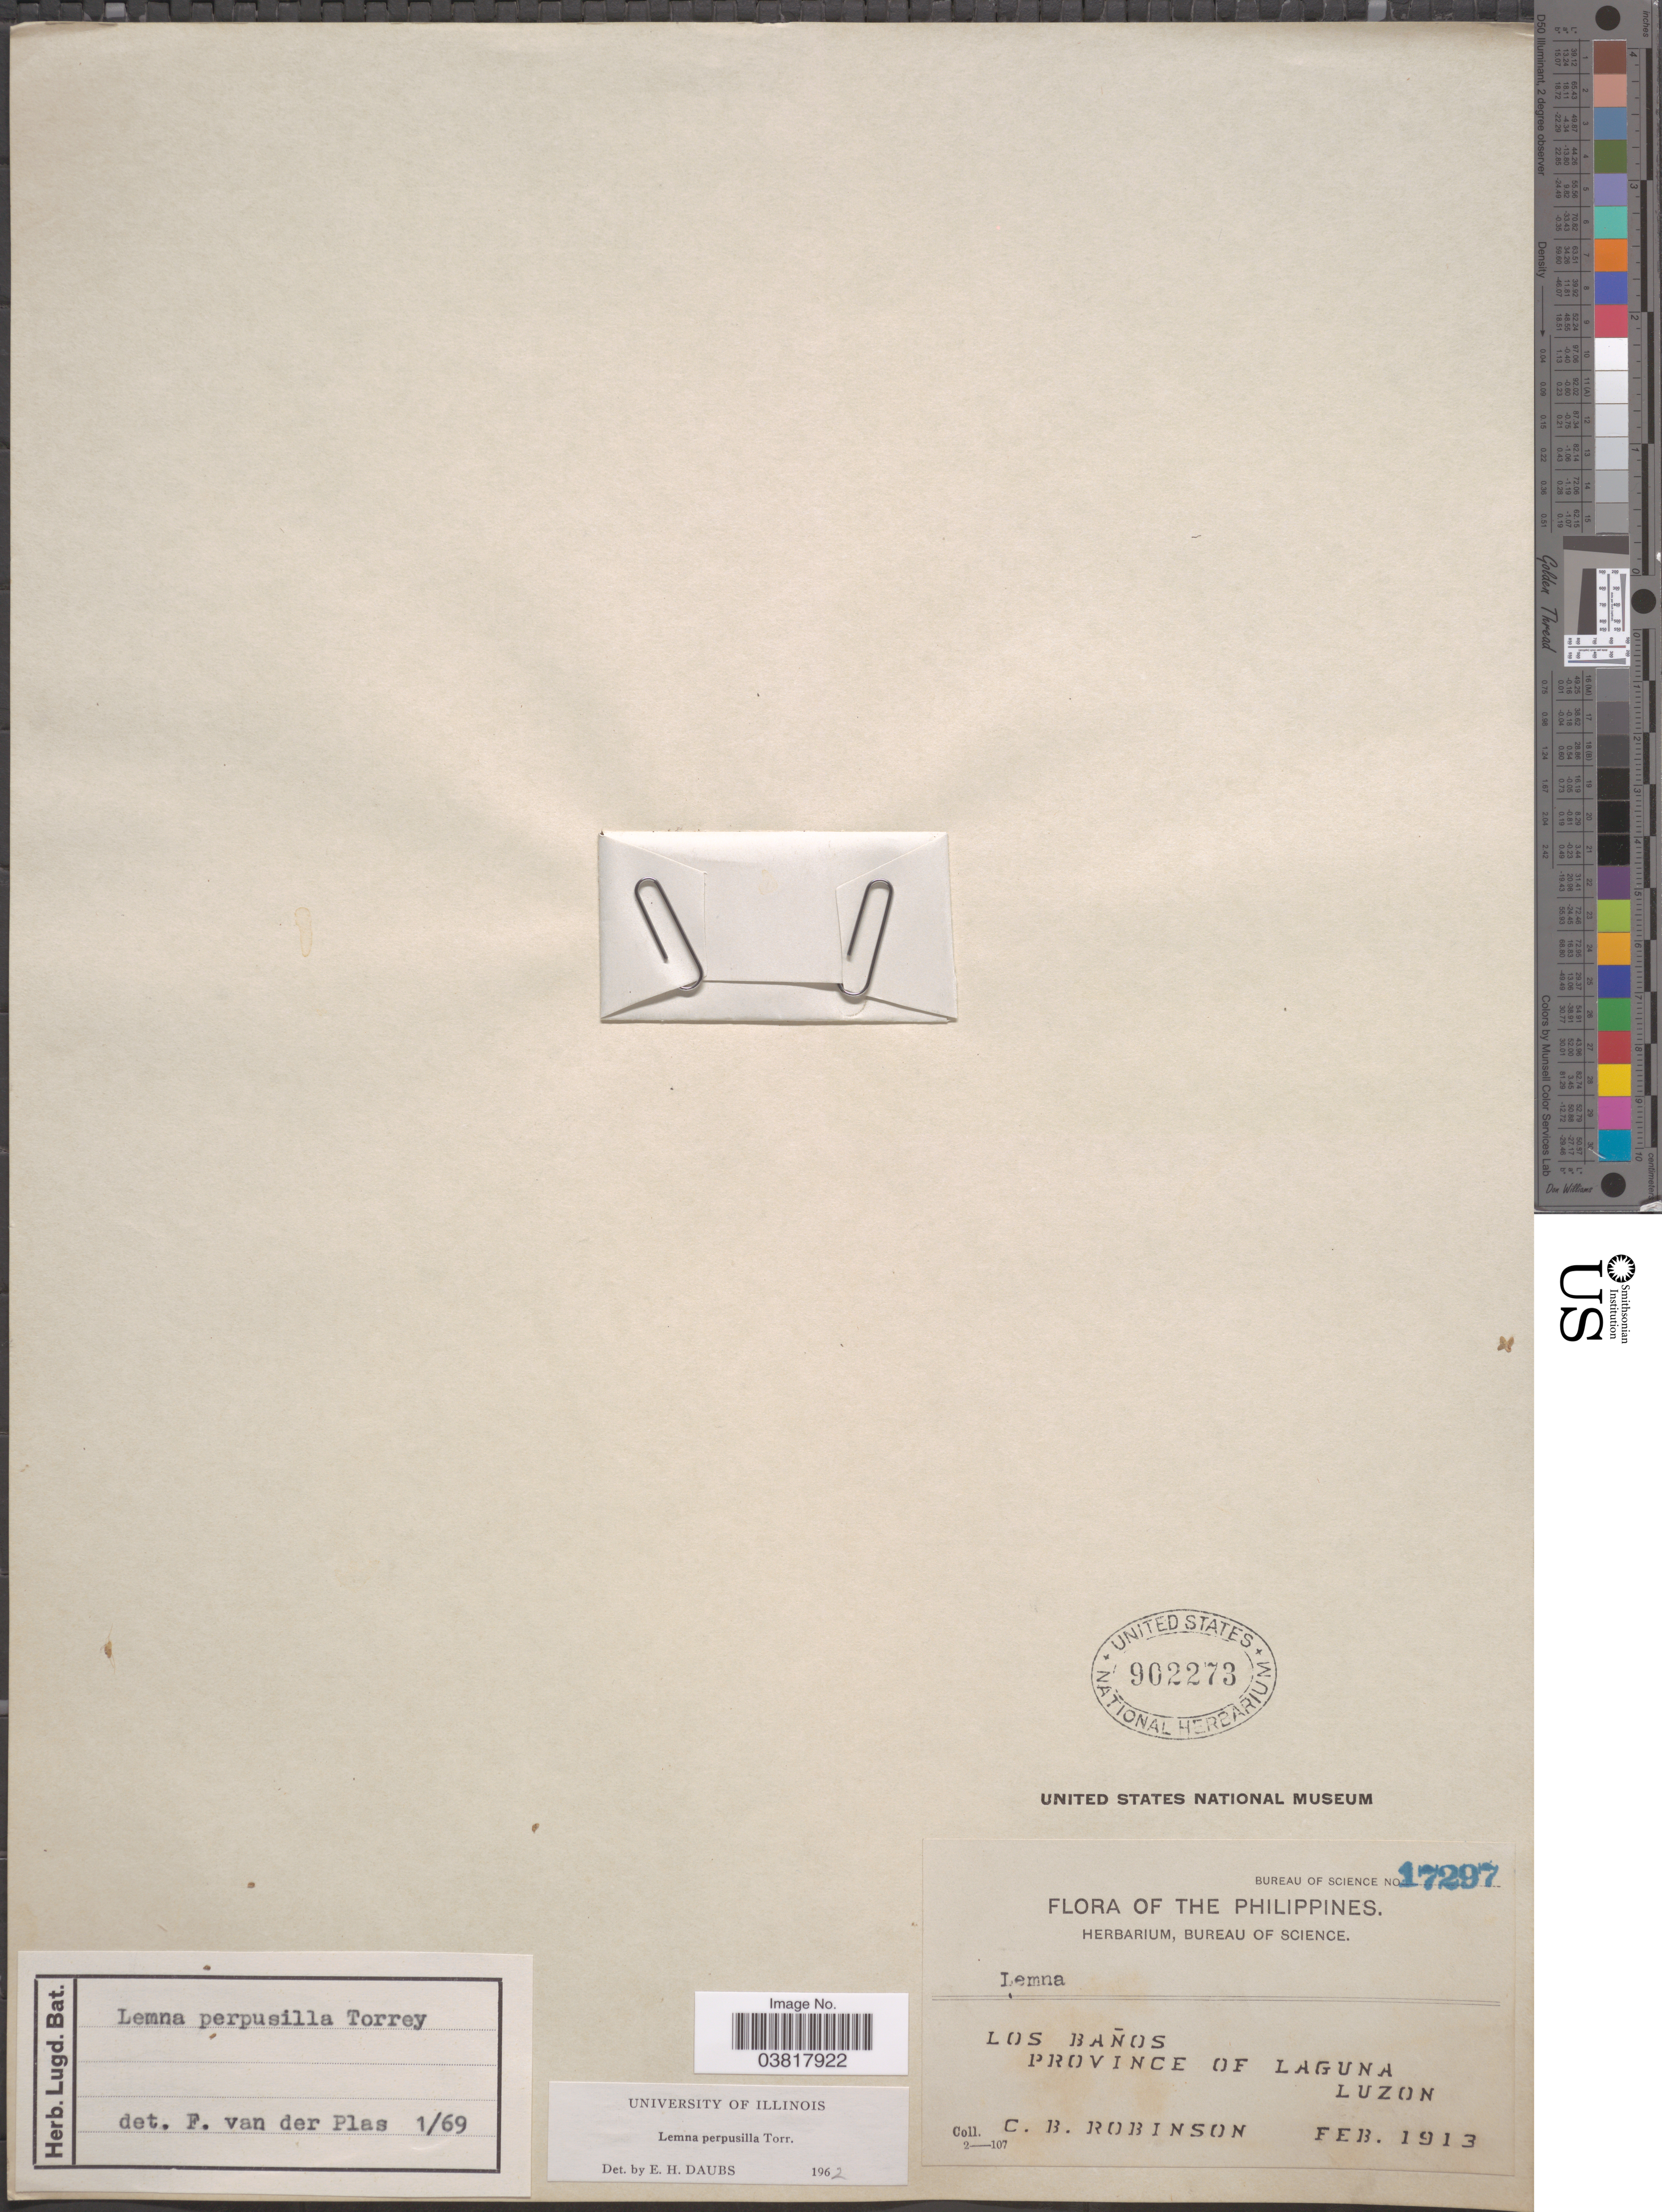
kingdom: Plantae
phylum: Tracheophyta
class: Liliopsida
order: Alismatales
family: Araceae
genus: Lemna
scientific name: Lemna perpusilla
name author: Torr.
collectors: C. Brobinson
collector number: Bureau of Science 17297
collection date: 1913-02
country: Philippines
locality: Los Baños. Province of Laguna. Luzon.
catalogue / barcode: US 902273